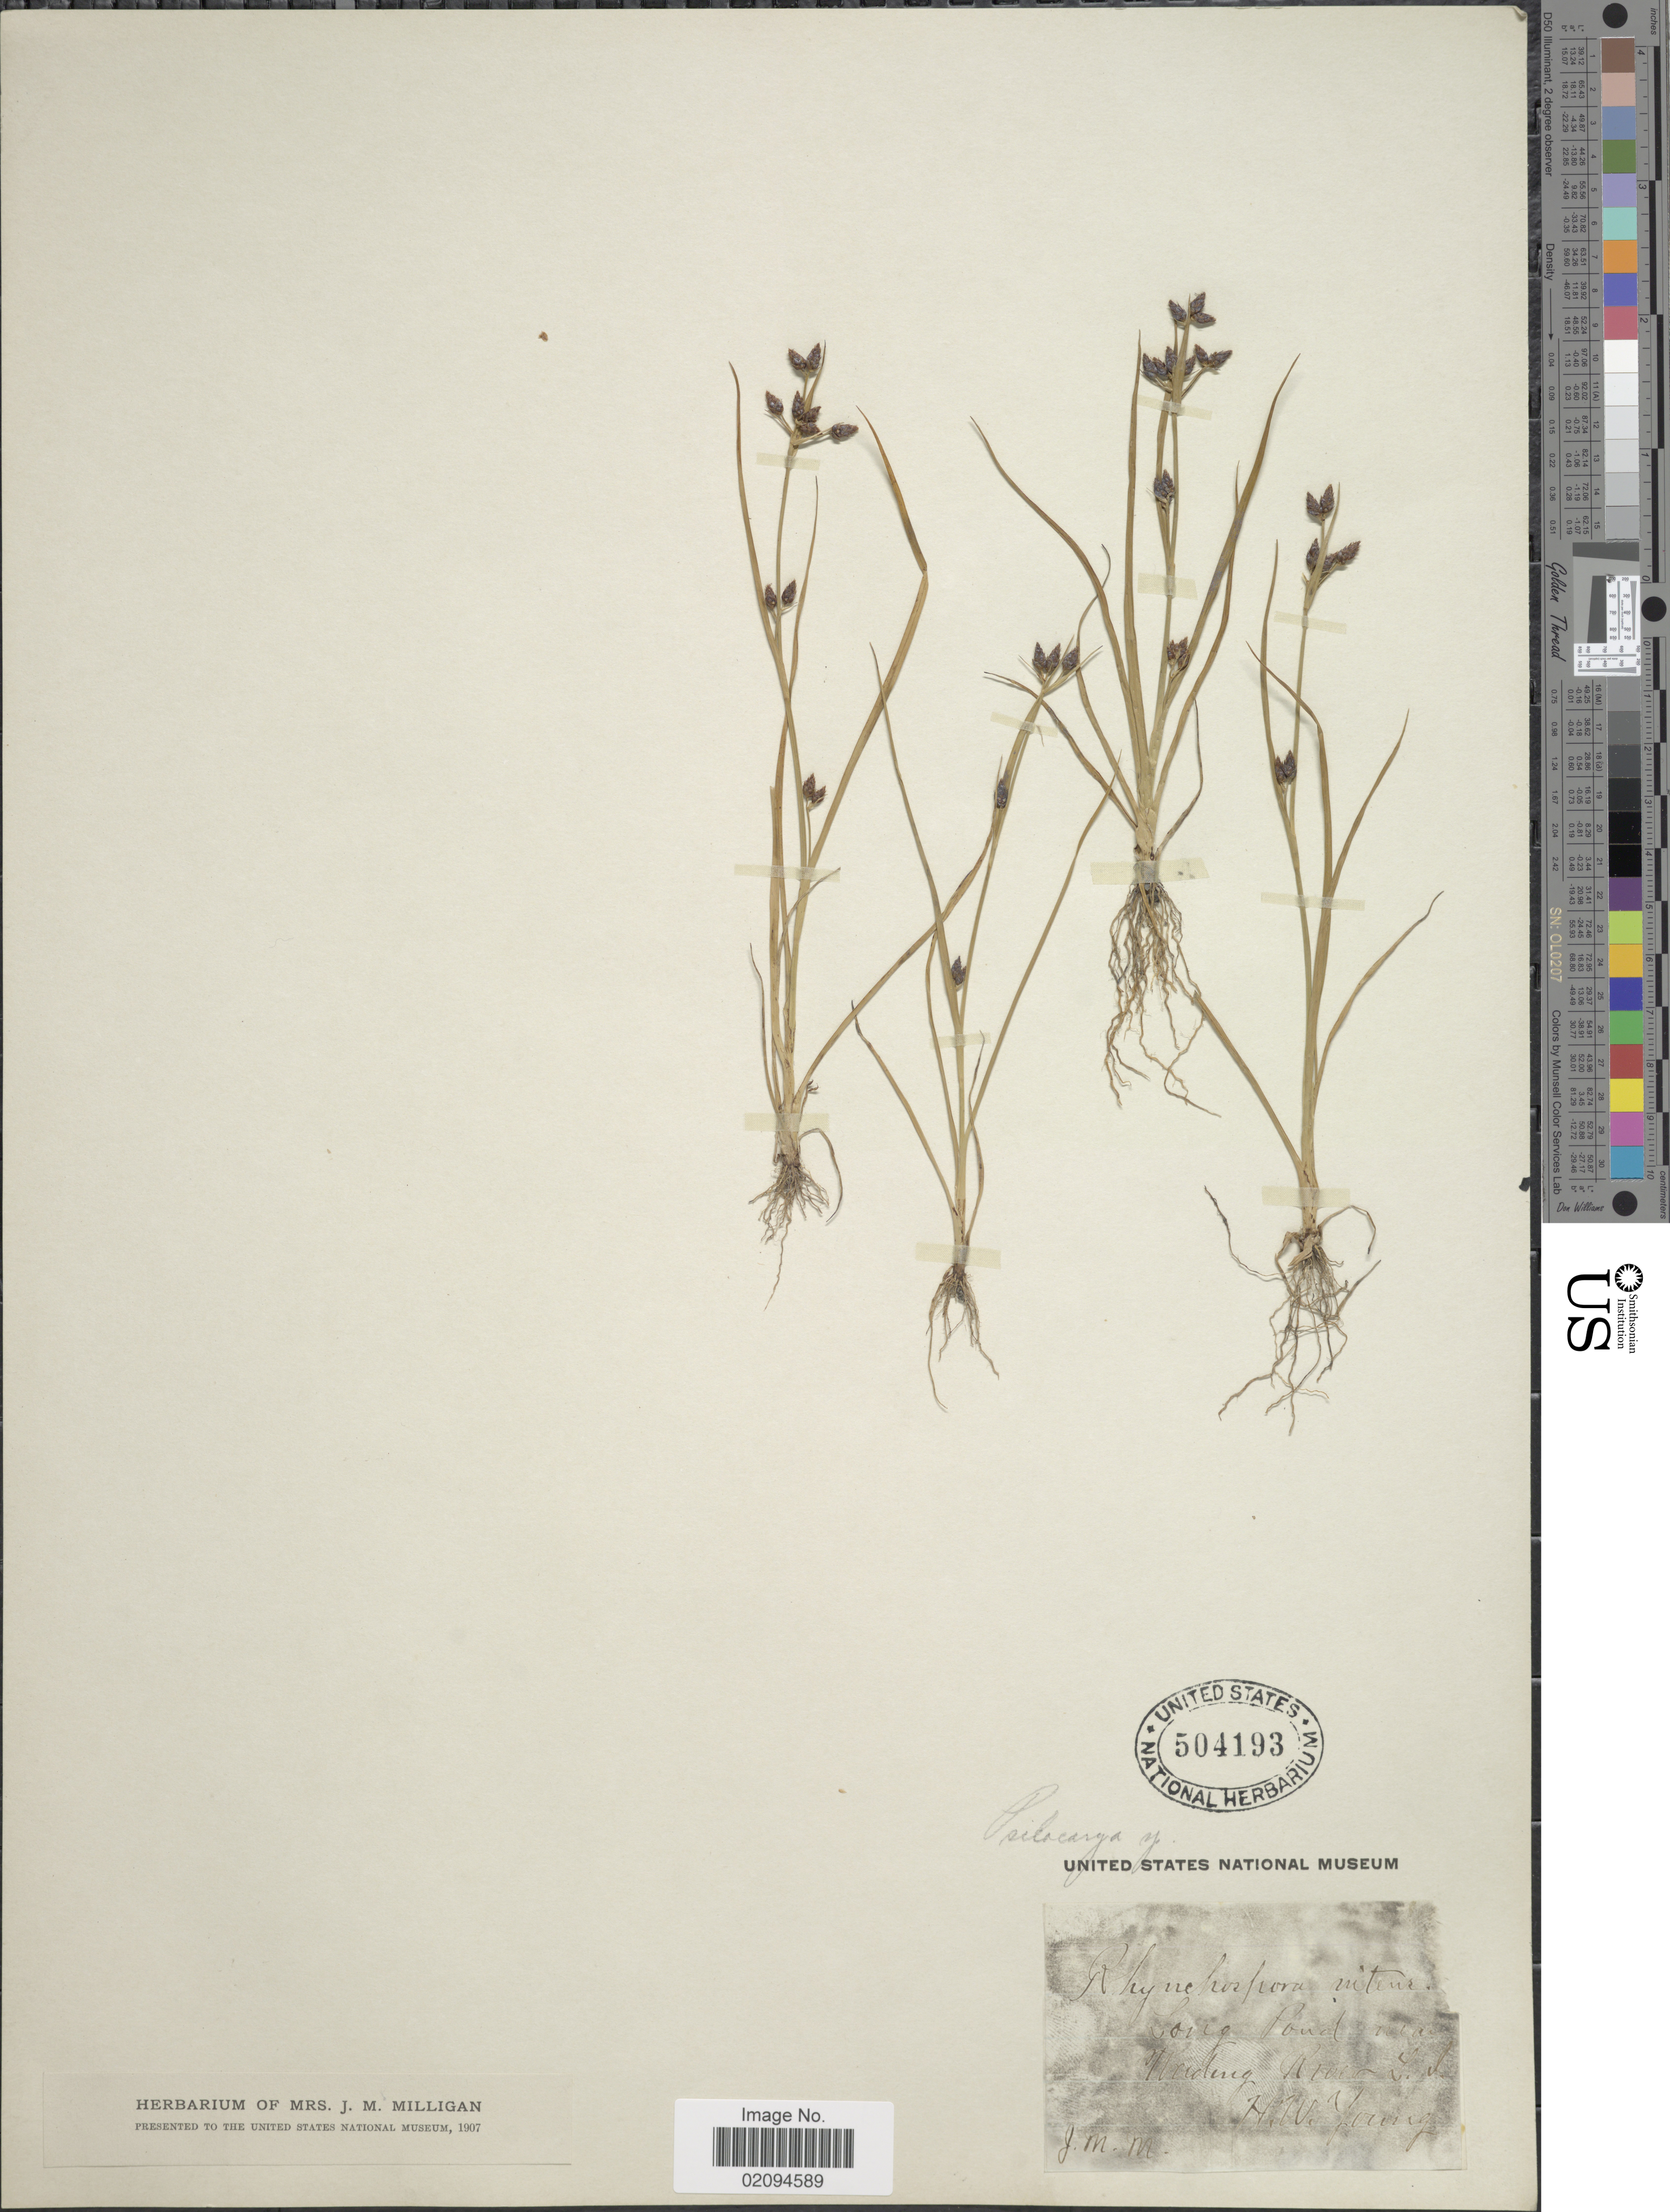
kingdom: Plantae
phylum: Tracheophyta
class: Liliopsida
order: Poales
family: Cyperaceae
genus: Rhynchospora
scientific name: Rhynchospora nitens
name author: (Vahl) A. Gray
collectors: H. W. Young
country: United States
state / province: New York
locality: Long Pond. Wading River. L.I.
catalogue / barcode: US 504193